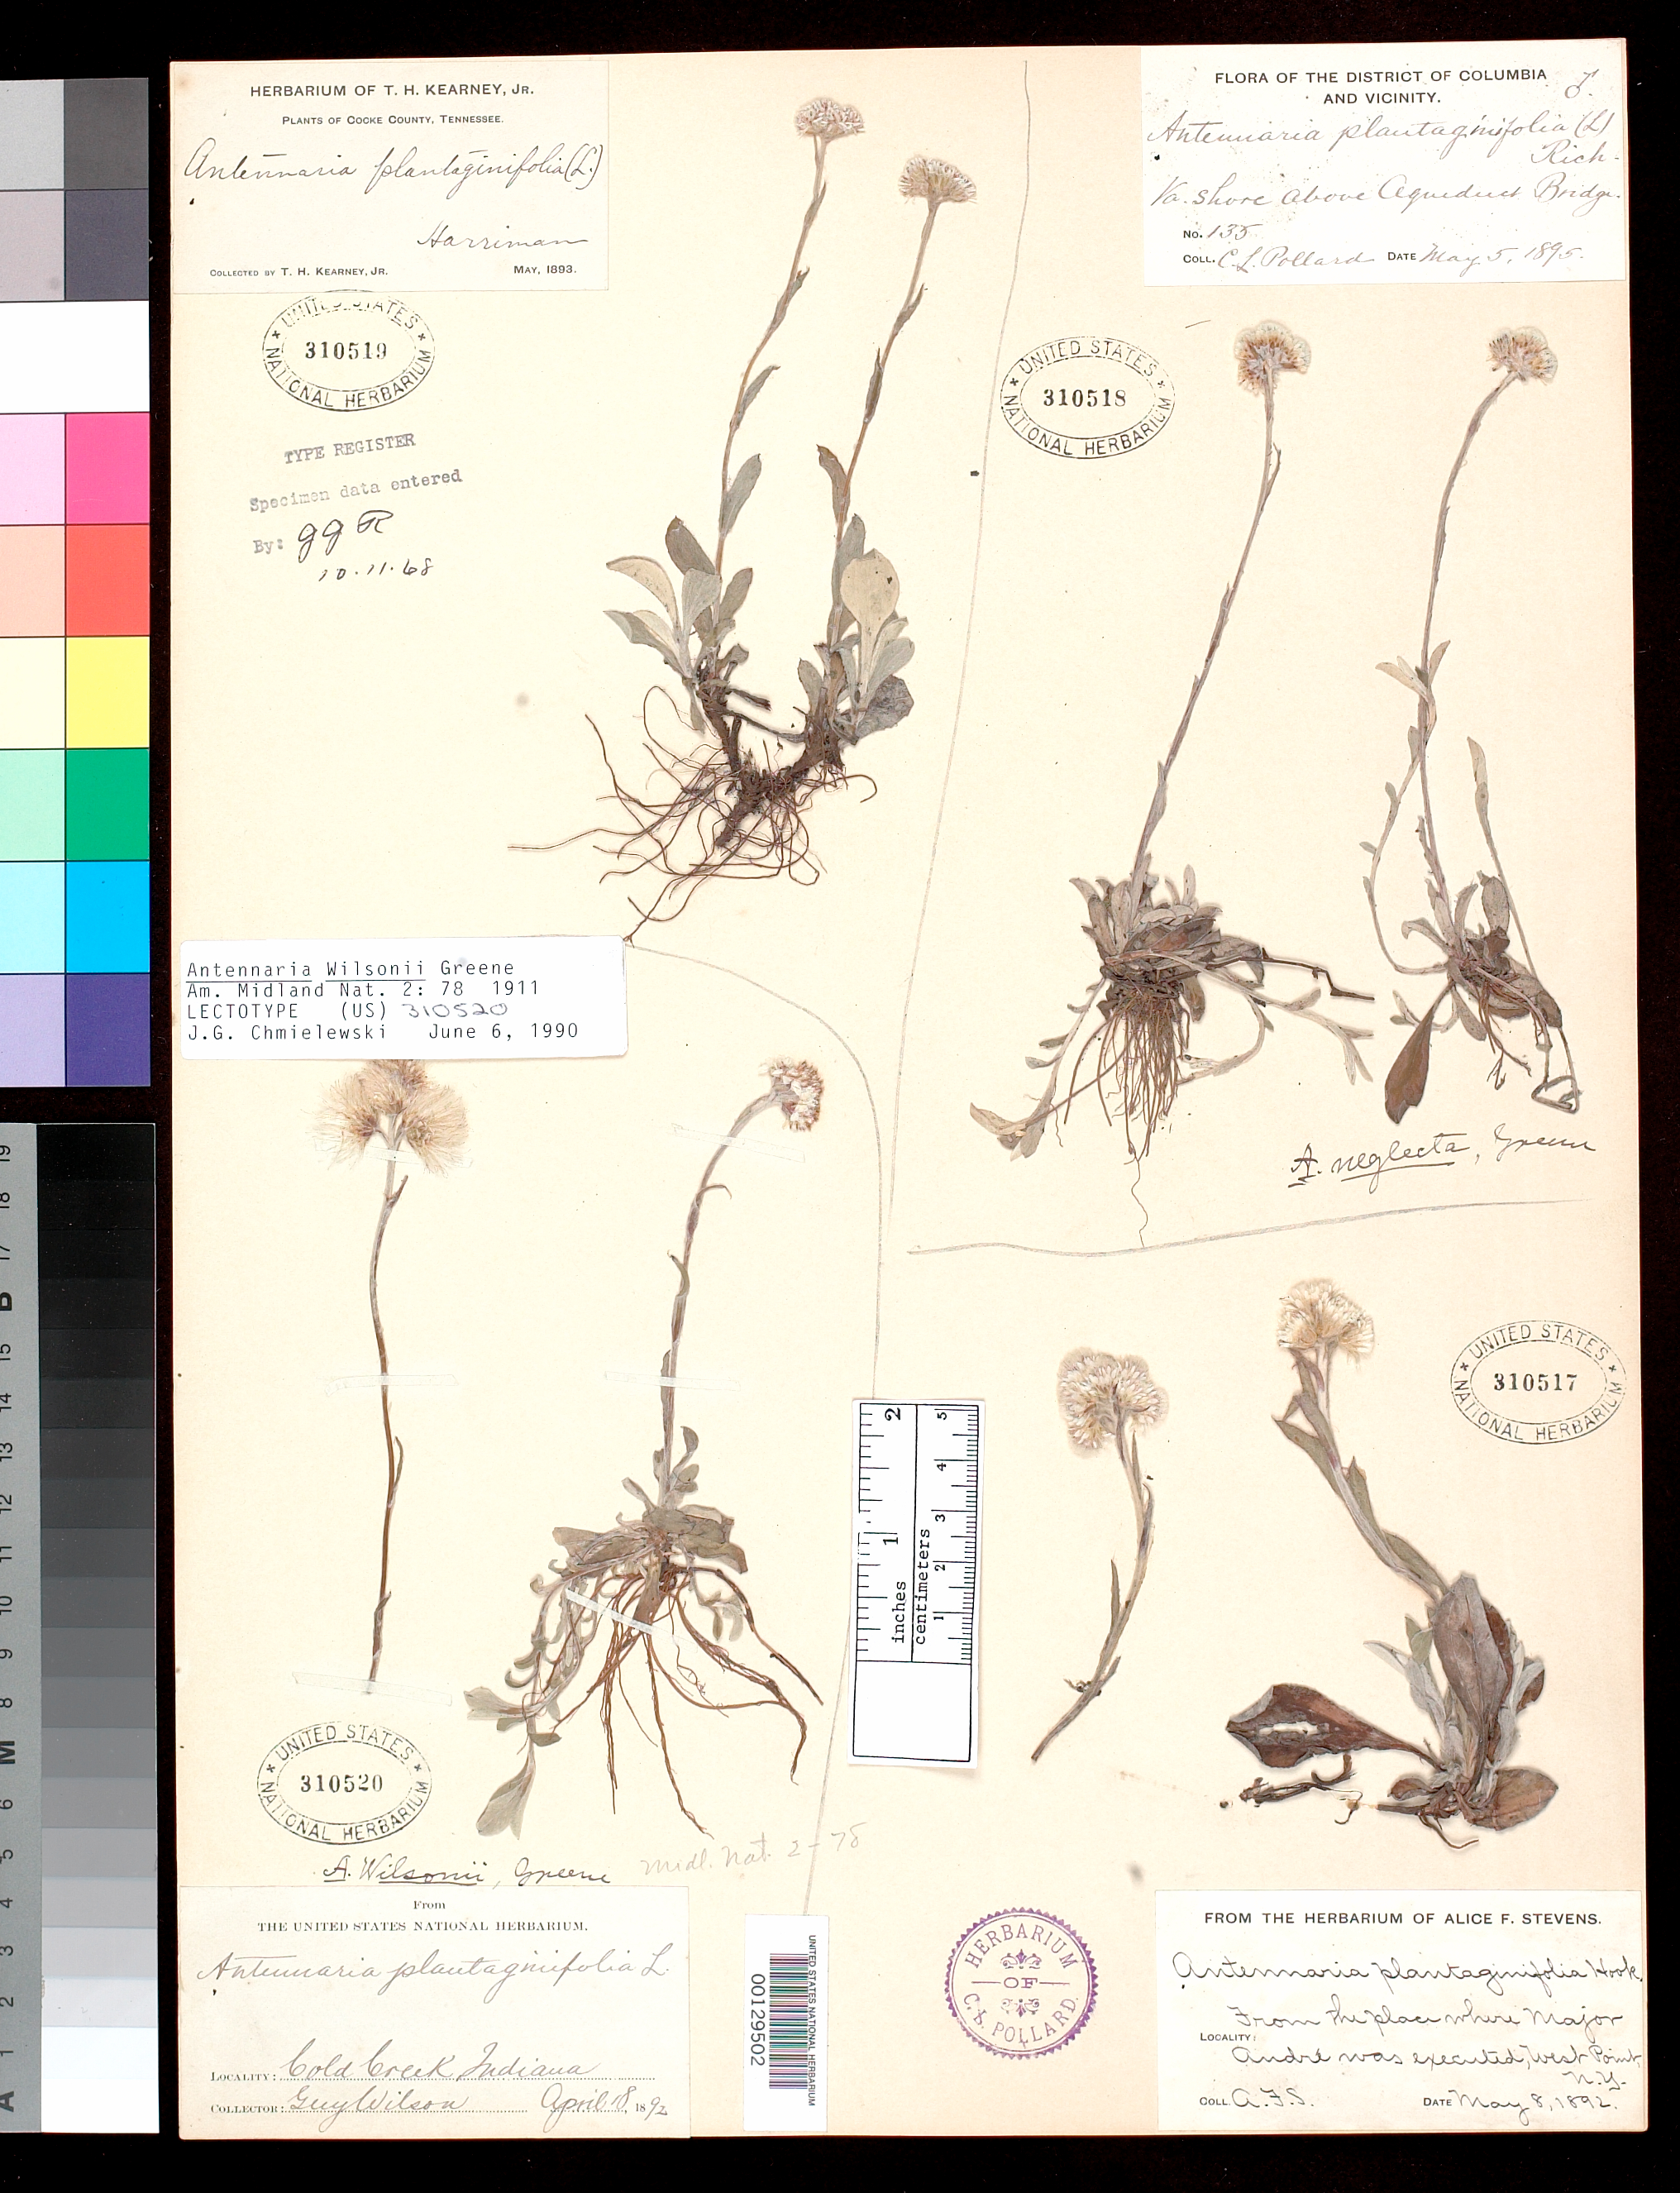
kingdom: Plantae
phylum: Tracheophyta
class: Magnoliopsida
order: Asterales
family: Asteraceae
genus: Antennaria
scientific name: Antennaria wilsonii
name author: Greene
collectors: G. F. Wilson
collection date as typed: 18 Apr 1892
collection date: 1892-04-18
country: United States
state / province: Indiana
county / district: Hamilton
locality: Cold Creek.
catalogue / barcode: US 310520